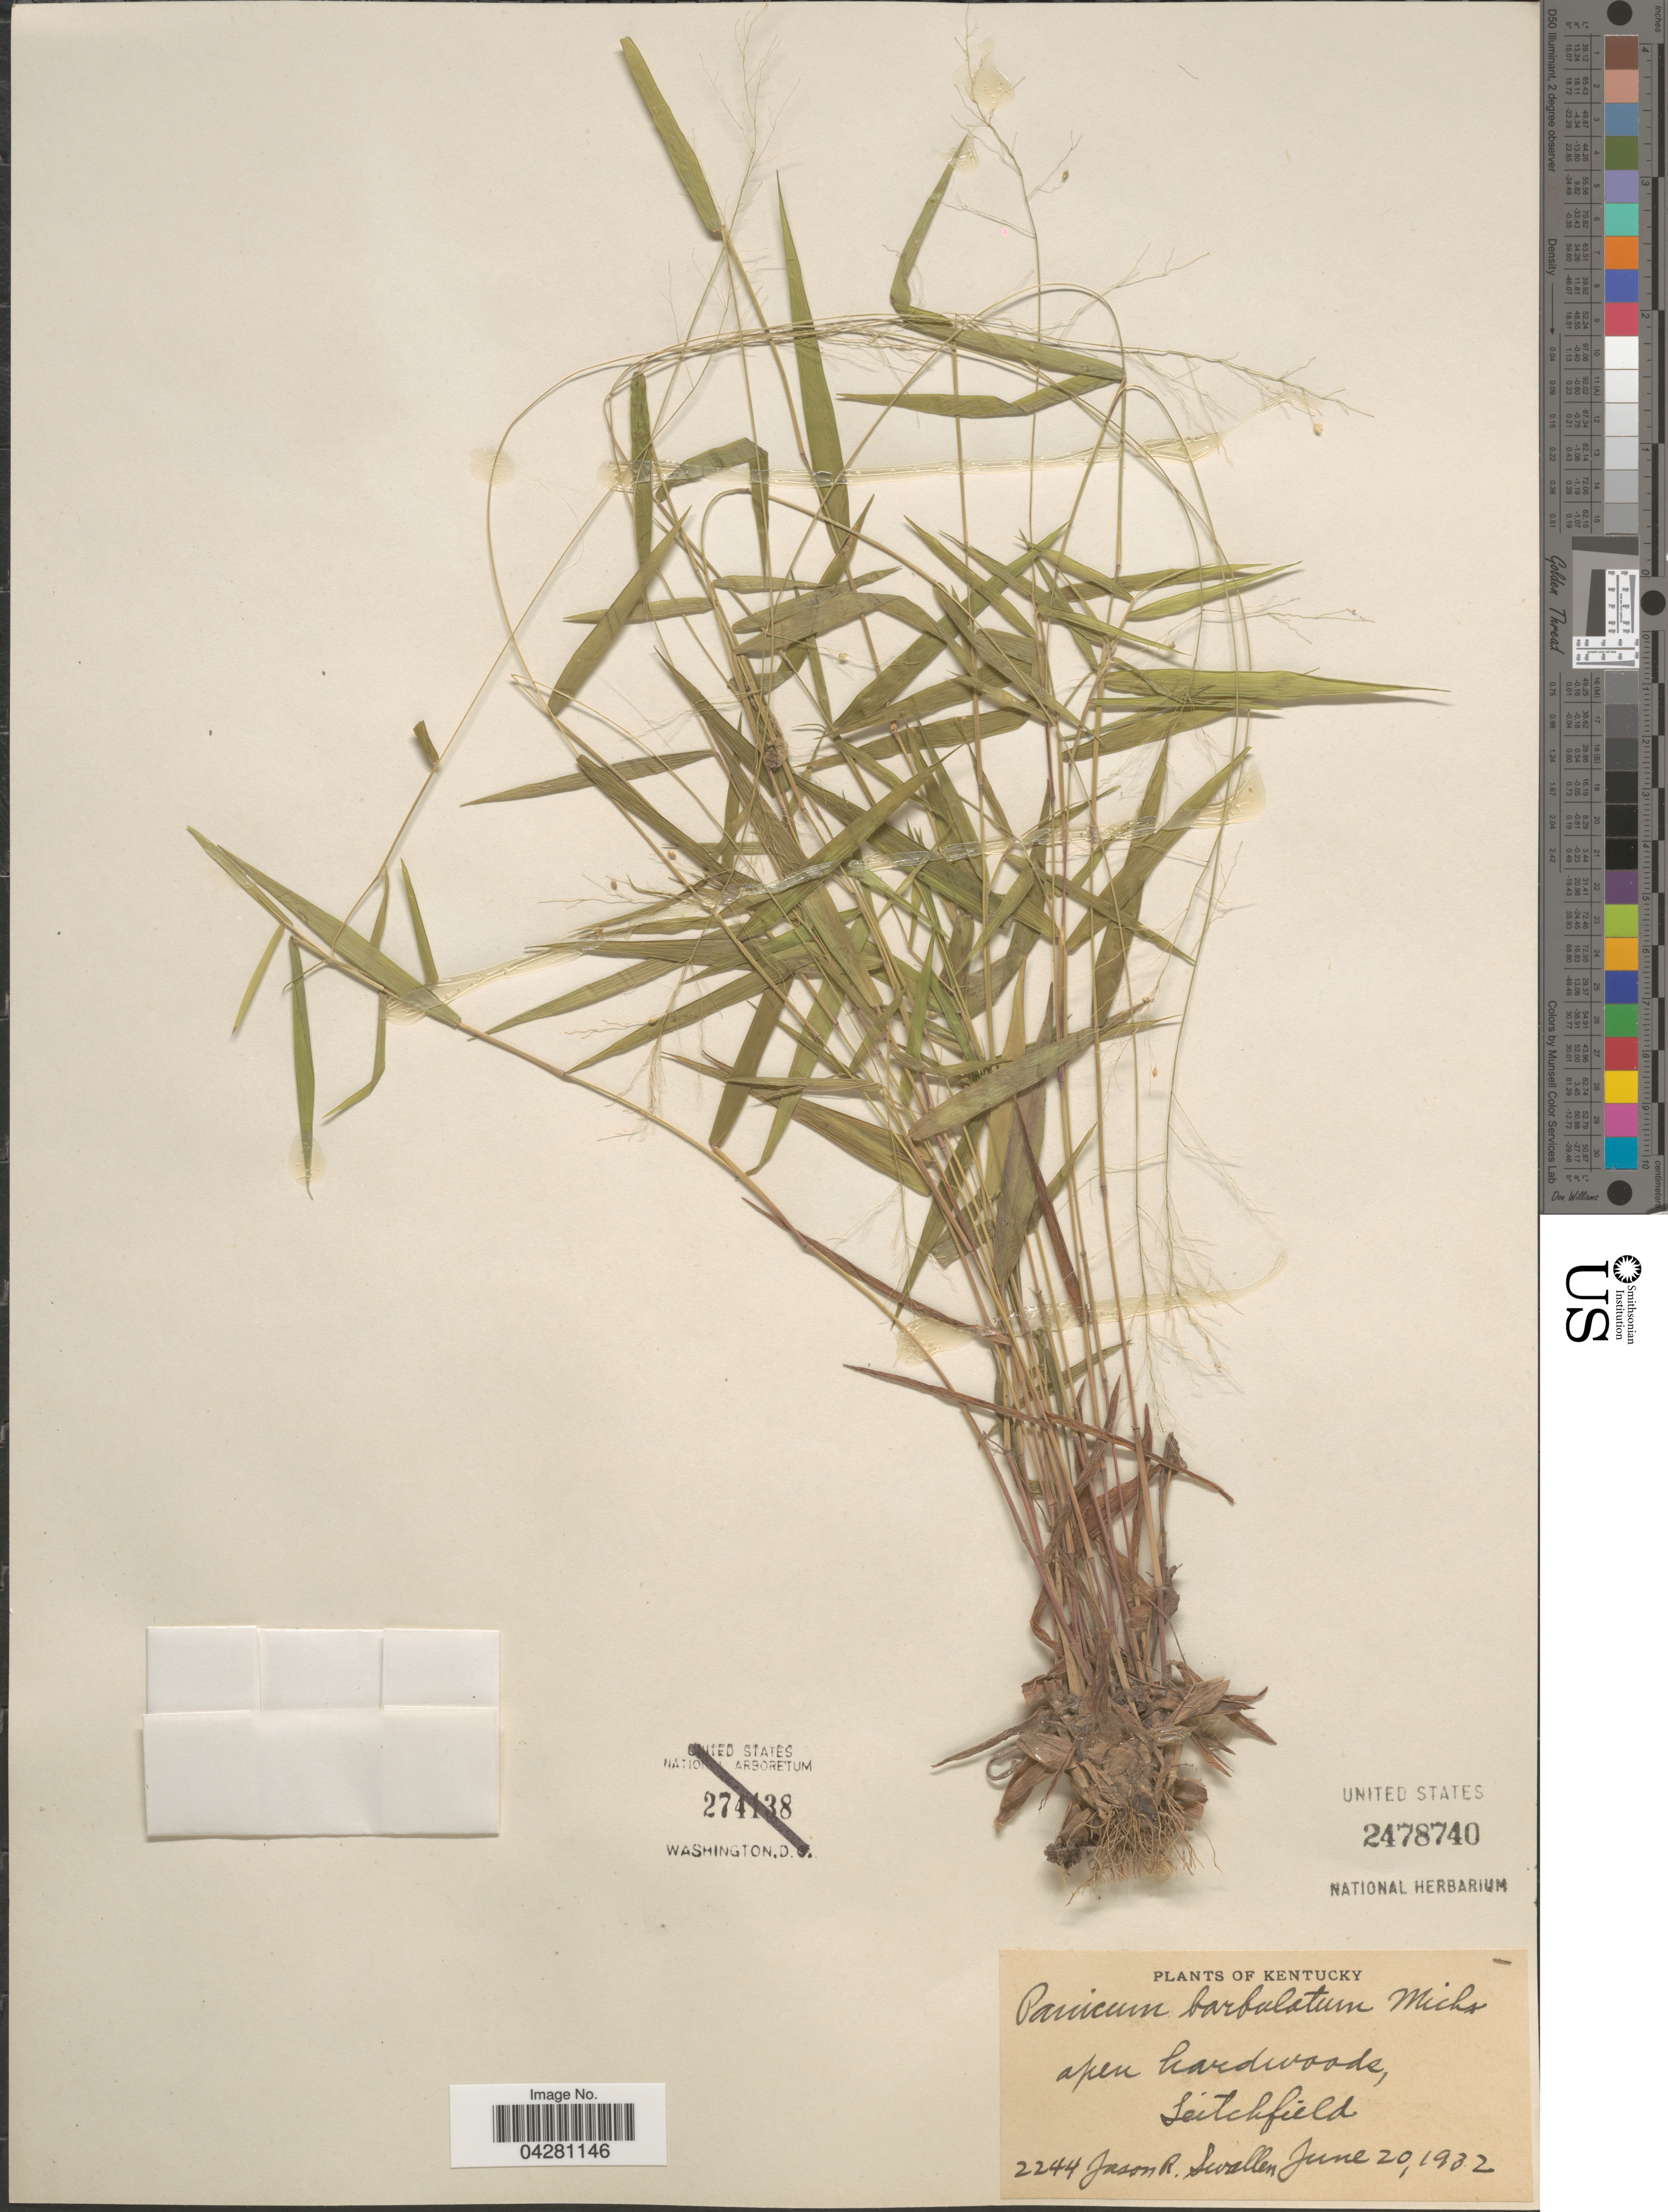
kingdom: Plantae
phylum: Tracheophyta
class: Liliopsida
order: Poales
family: Poaceae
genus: Dichanthelium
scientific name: Dichanthelium dichotomum var. dichotomum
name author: (L.) Gould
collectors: J. R. Swallen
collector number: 2244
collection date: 1932-06-20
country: United States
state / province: Kentucky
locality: Open hardwoods, Leitchfield.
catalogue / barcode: US 2478740